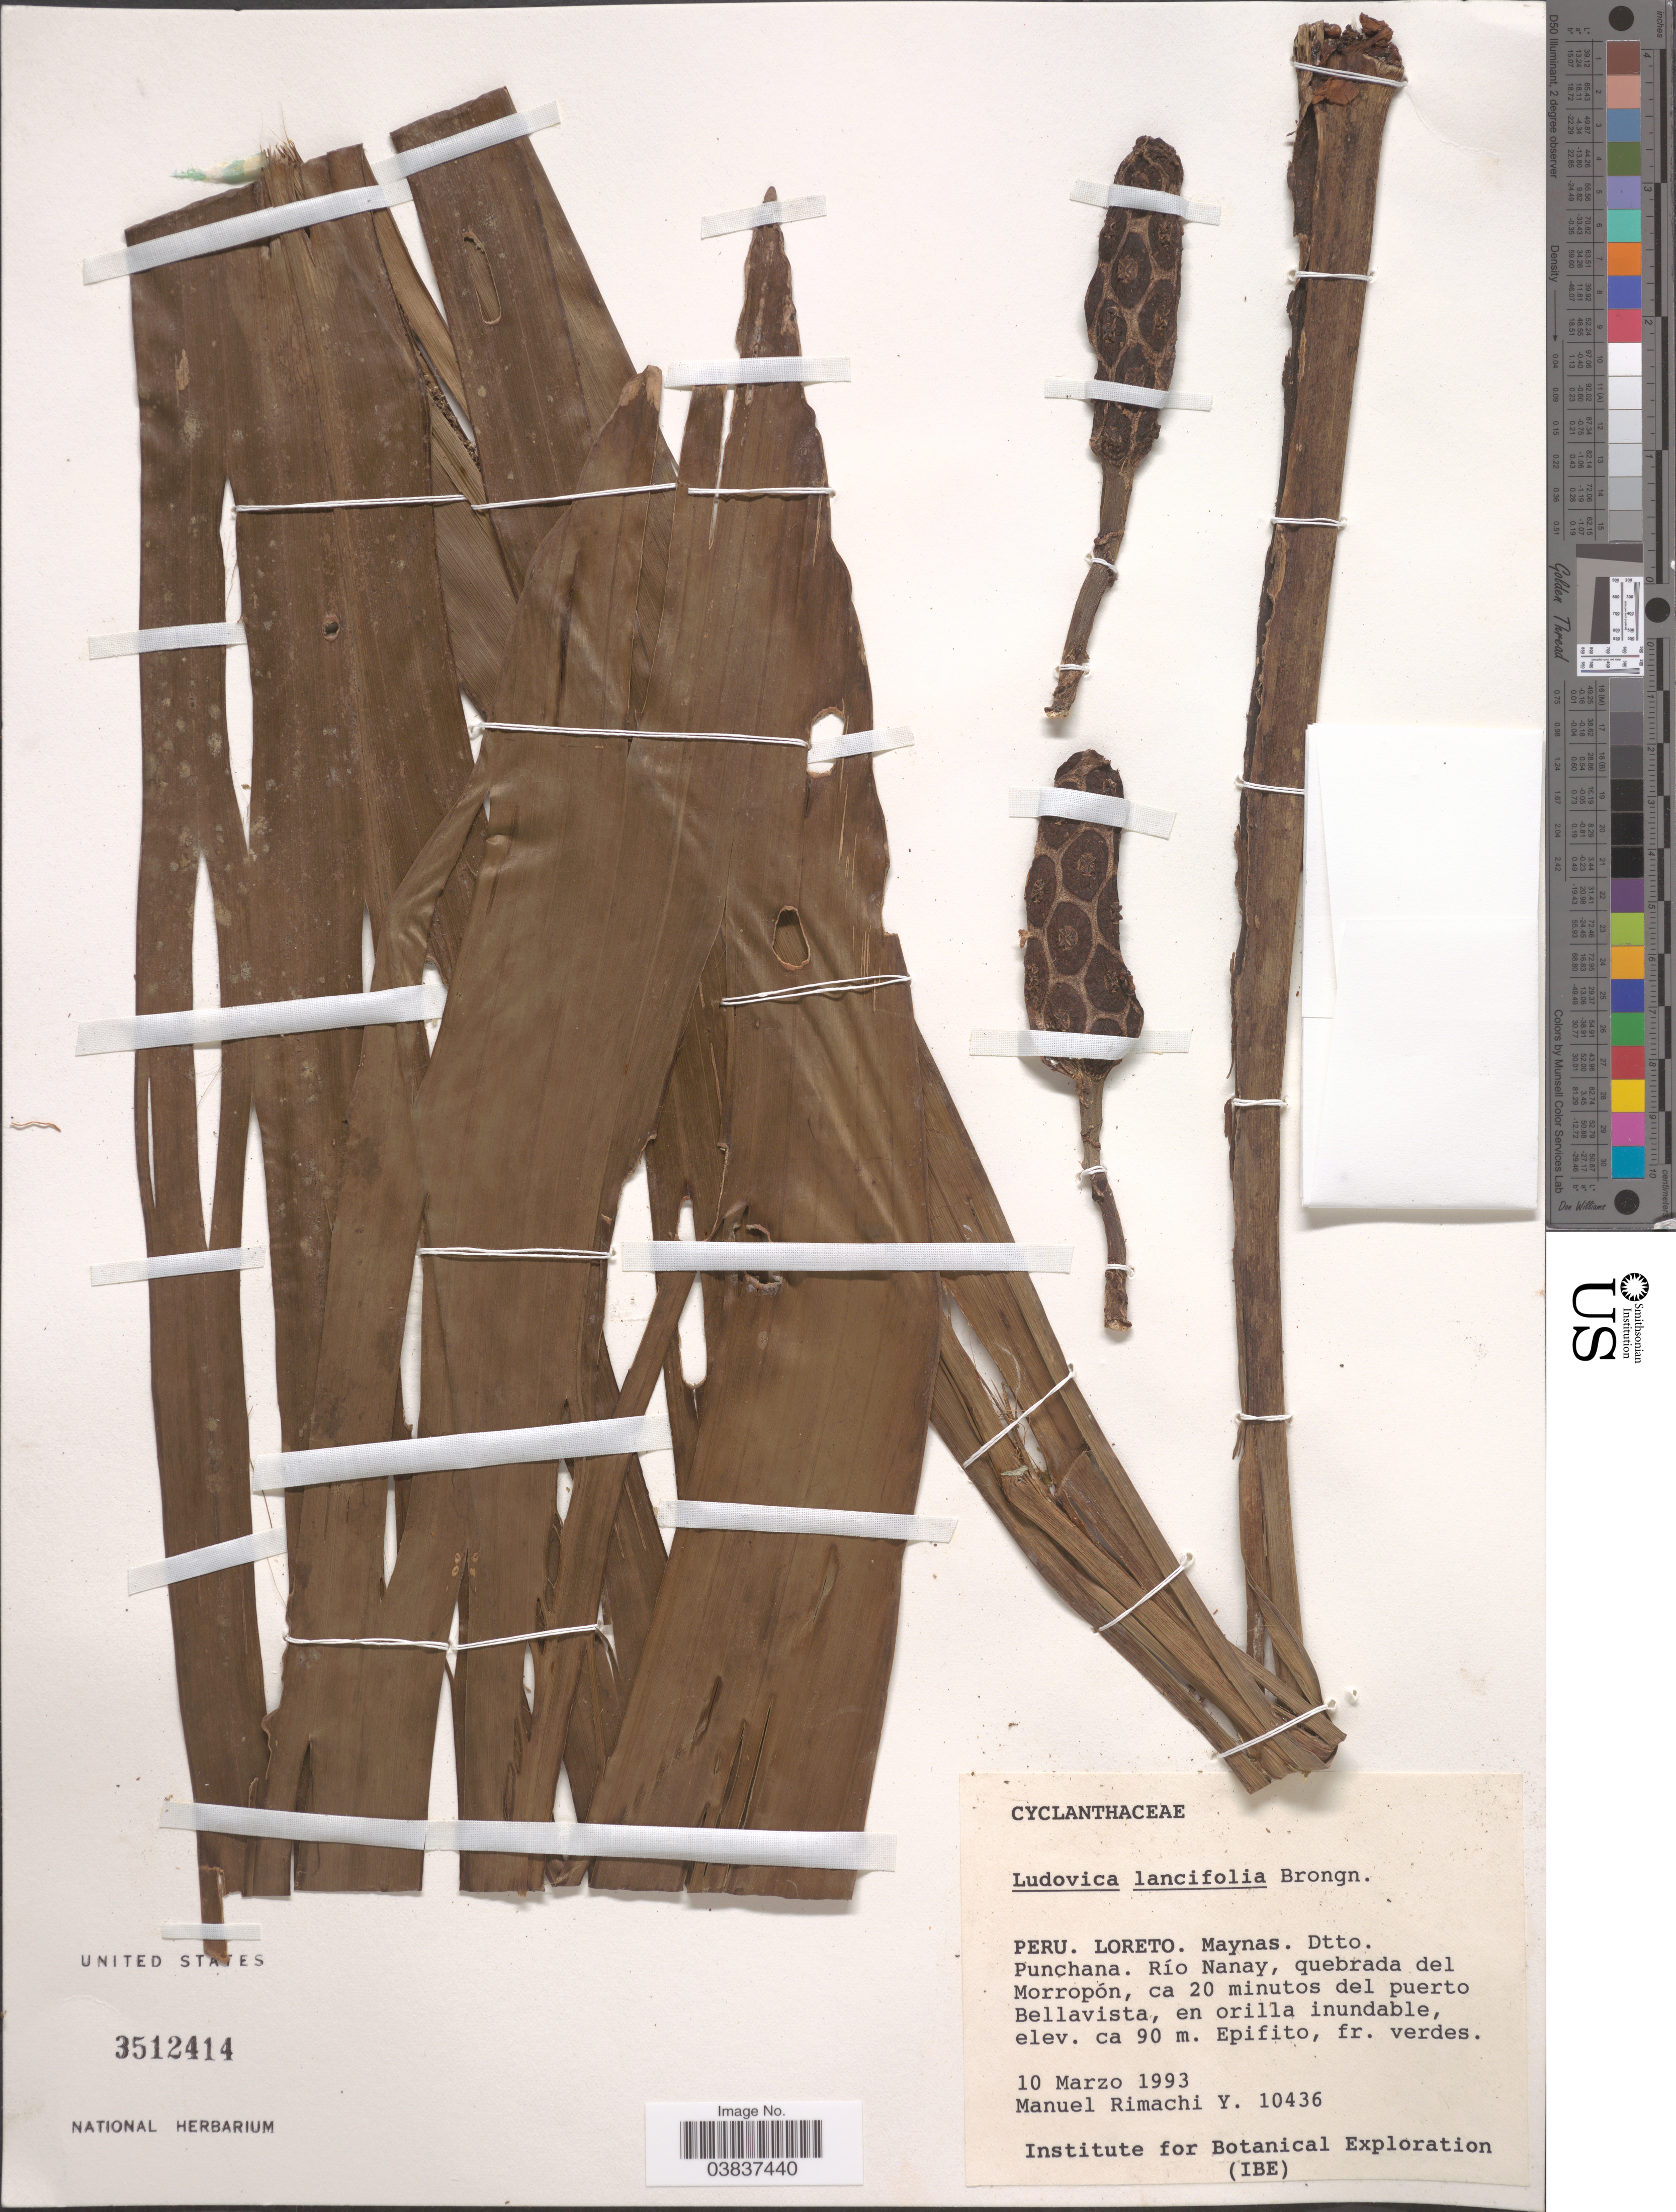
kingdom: Plantae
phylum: Tracheophyta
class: Liliopsida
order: Pandanales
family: Cyclanthaceae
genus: Ludovia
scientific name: Ludovia lancifolia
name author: Brongn.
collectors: M. Rimachi Y.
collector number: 10436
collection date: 1993-03-10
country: Peru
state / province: Loreto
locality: Maynas. Dtto. Punchana. Río Nanay, quebrada del Morropón, ca 20 minutos del puerto Bellavista.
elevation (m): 90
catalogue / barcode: US 3512414